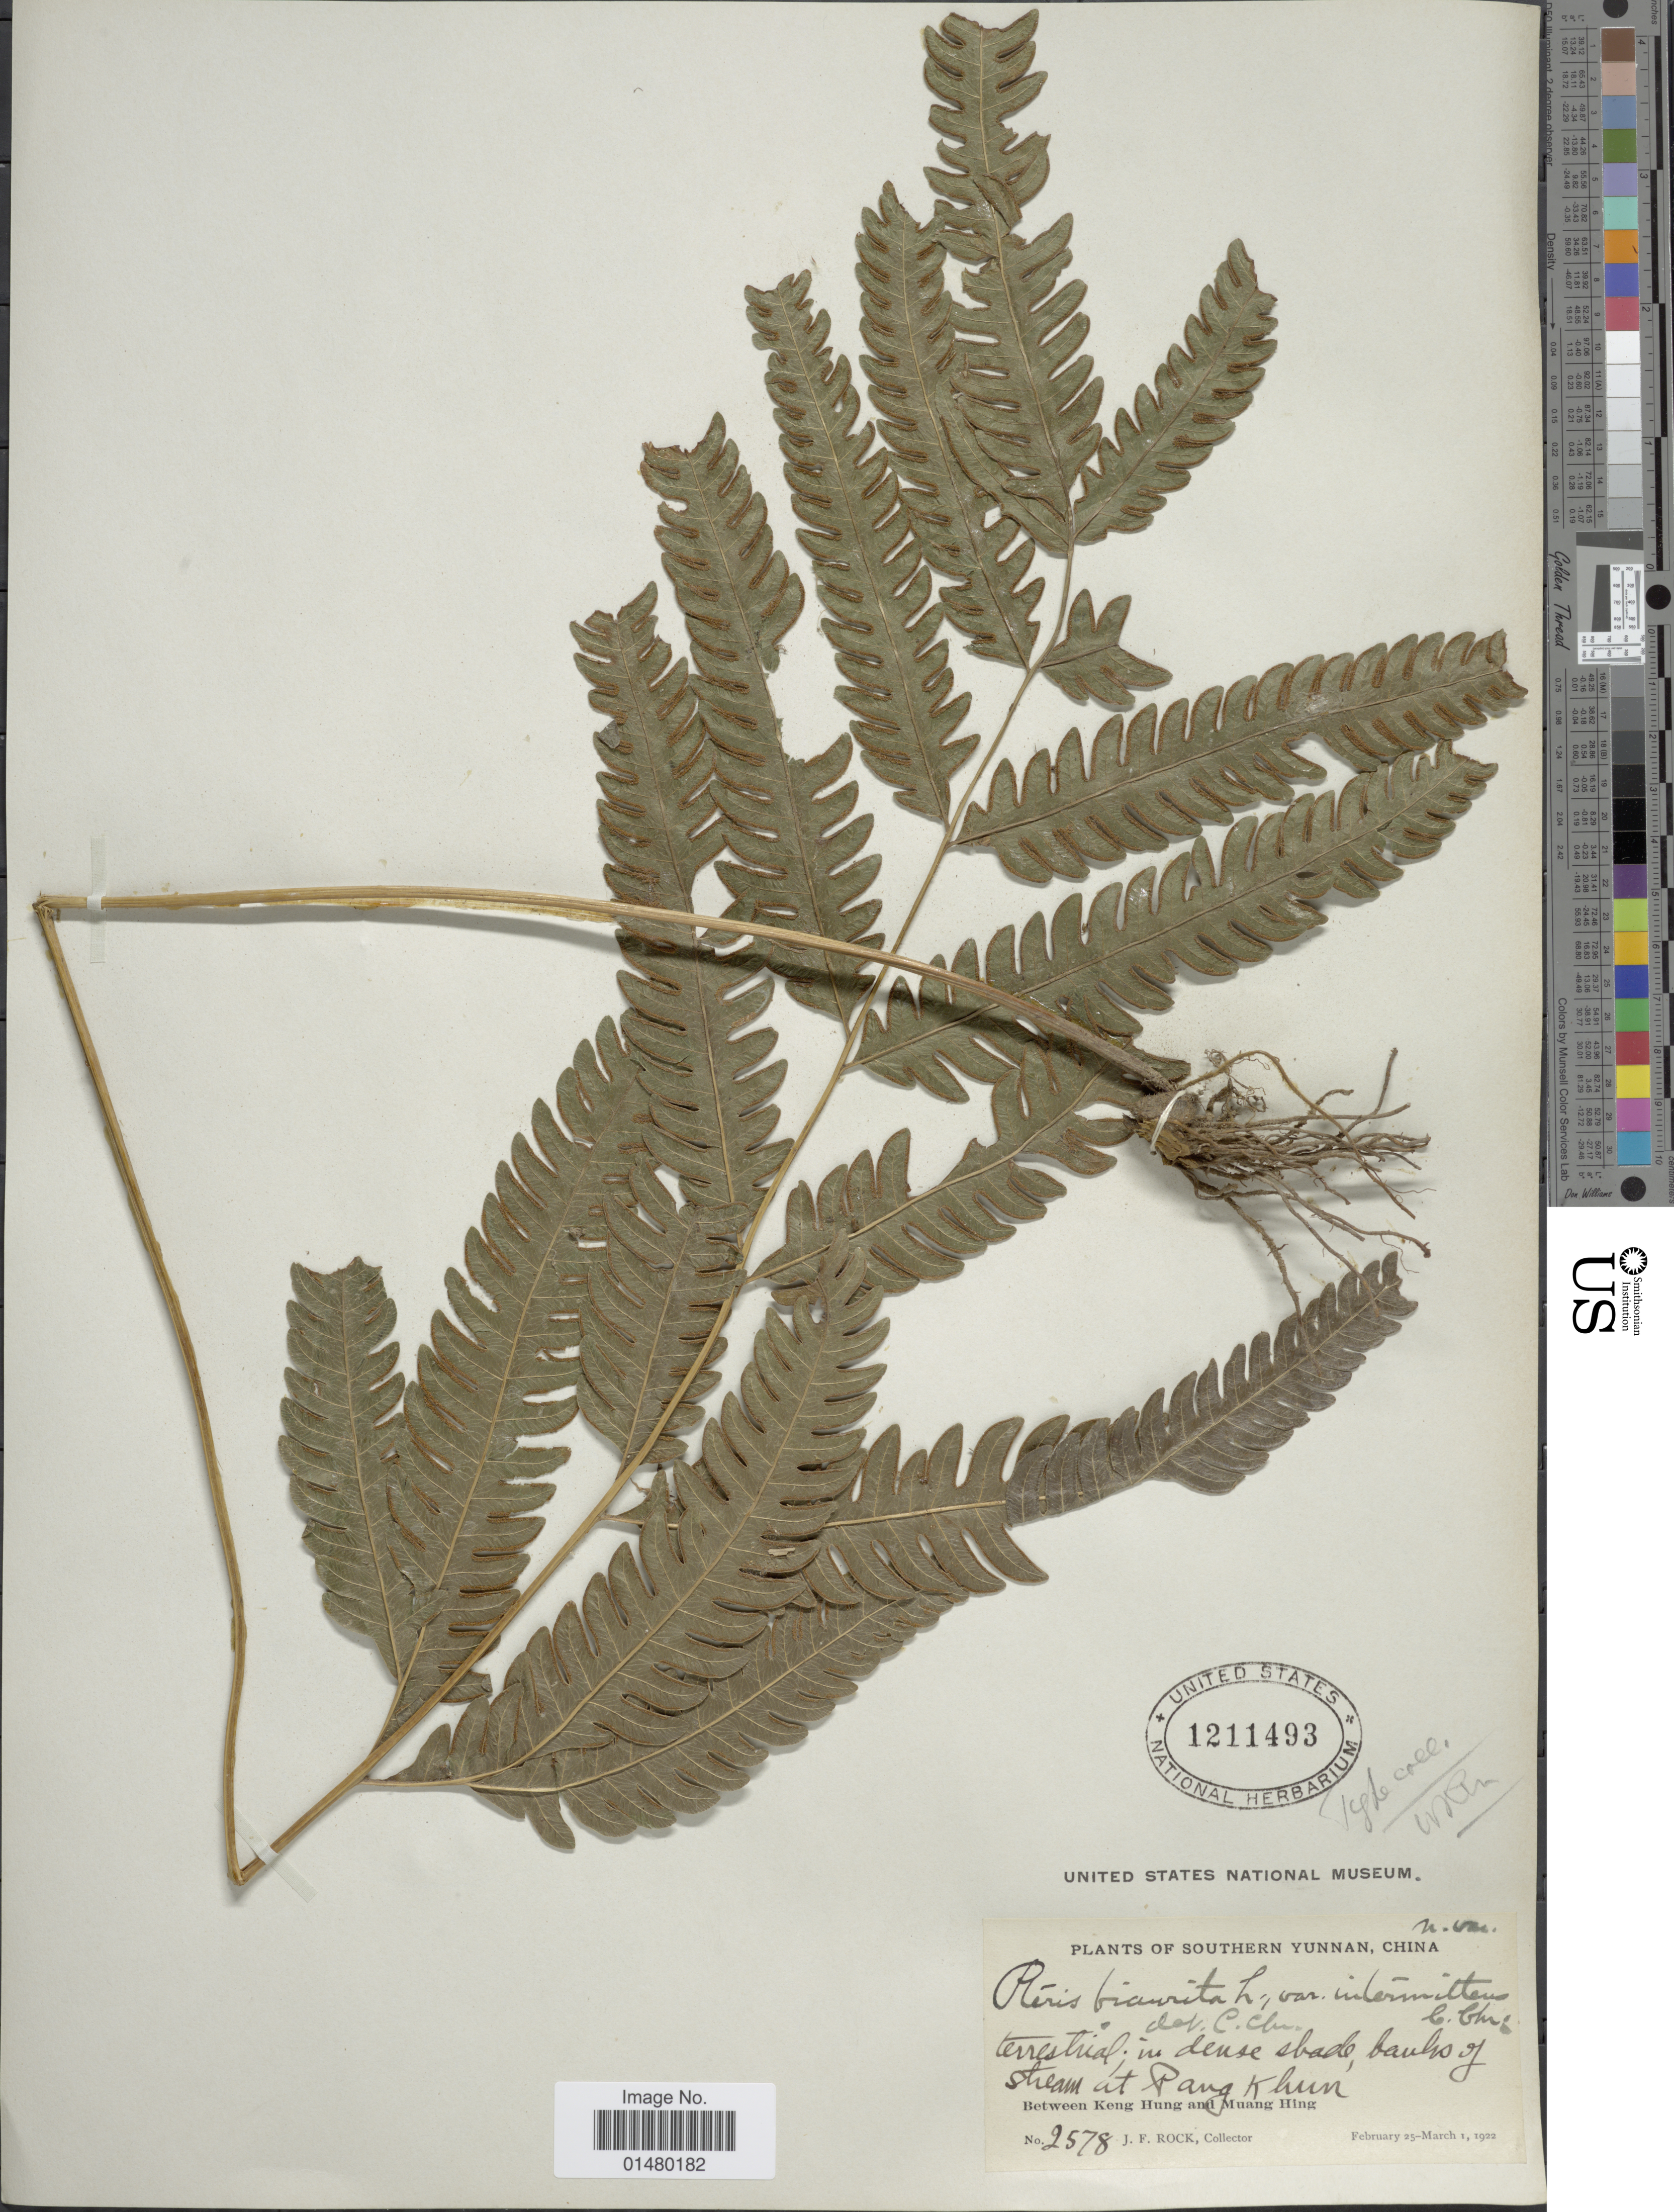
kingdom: Plantae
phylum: Tracheophyta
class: Polypodiopsida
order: Polypodiales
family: Pteridaceae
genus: Pteris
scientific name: Pteris biaurita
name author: L.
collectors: J. Rock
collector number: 2578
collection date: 1922-02-25/1922-03-01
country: China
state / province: Yunnan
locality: Southern Yunnan, Stream at Pang Khun, Between Keng Hung and Muang Hing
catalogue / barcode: US 1211493